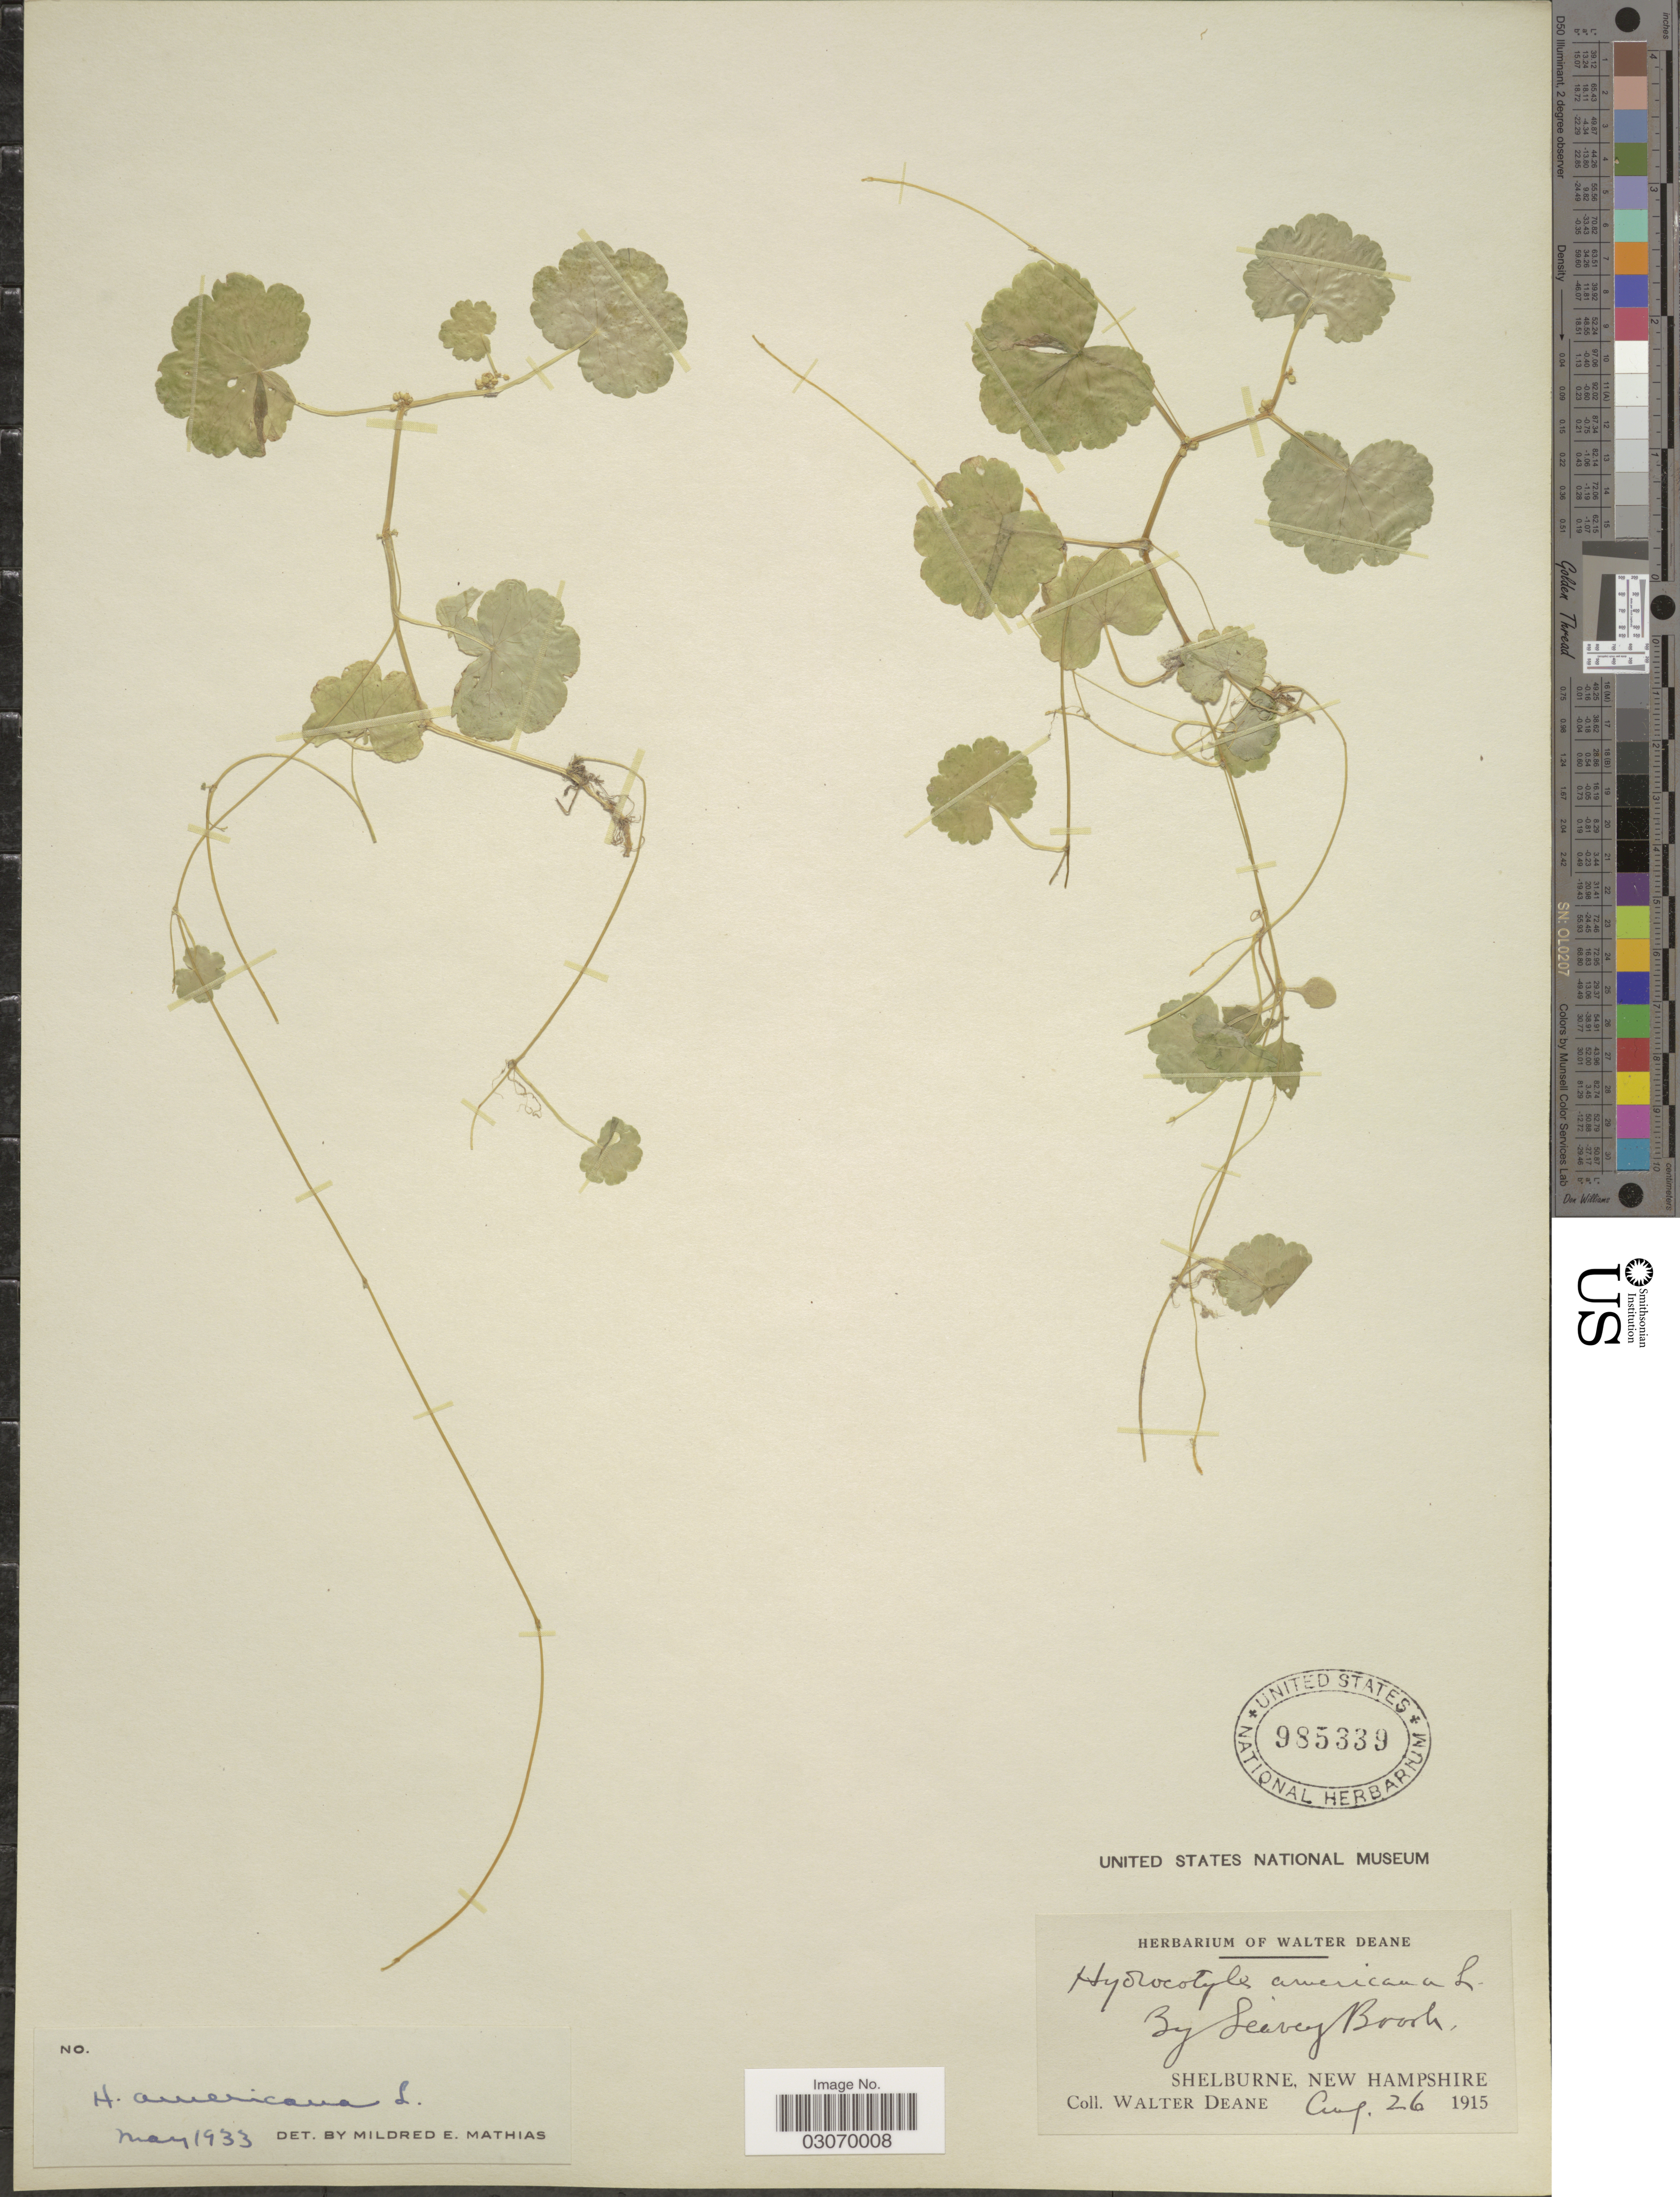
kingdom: Plantae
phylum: Tracheophyta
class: Magnoliopsida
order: Apiales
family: Araliaceae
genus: Hydrocotyle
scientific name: Hydrocotyle americana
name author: L.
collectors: W. Deane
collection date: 1915-08-26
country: United States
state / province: New Hampshire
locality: Shelburne.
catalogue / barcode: US 985339